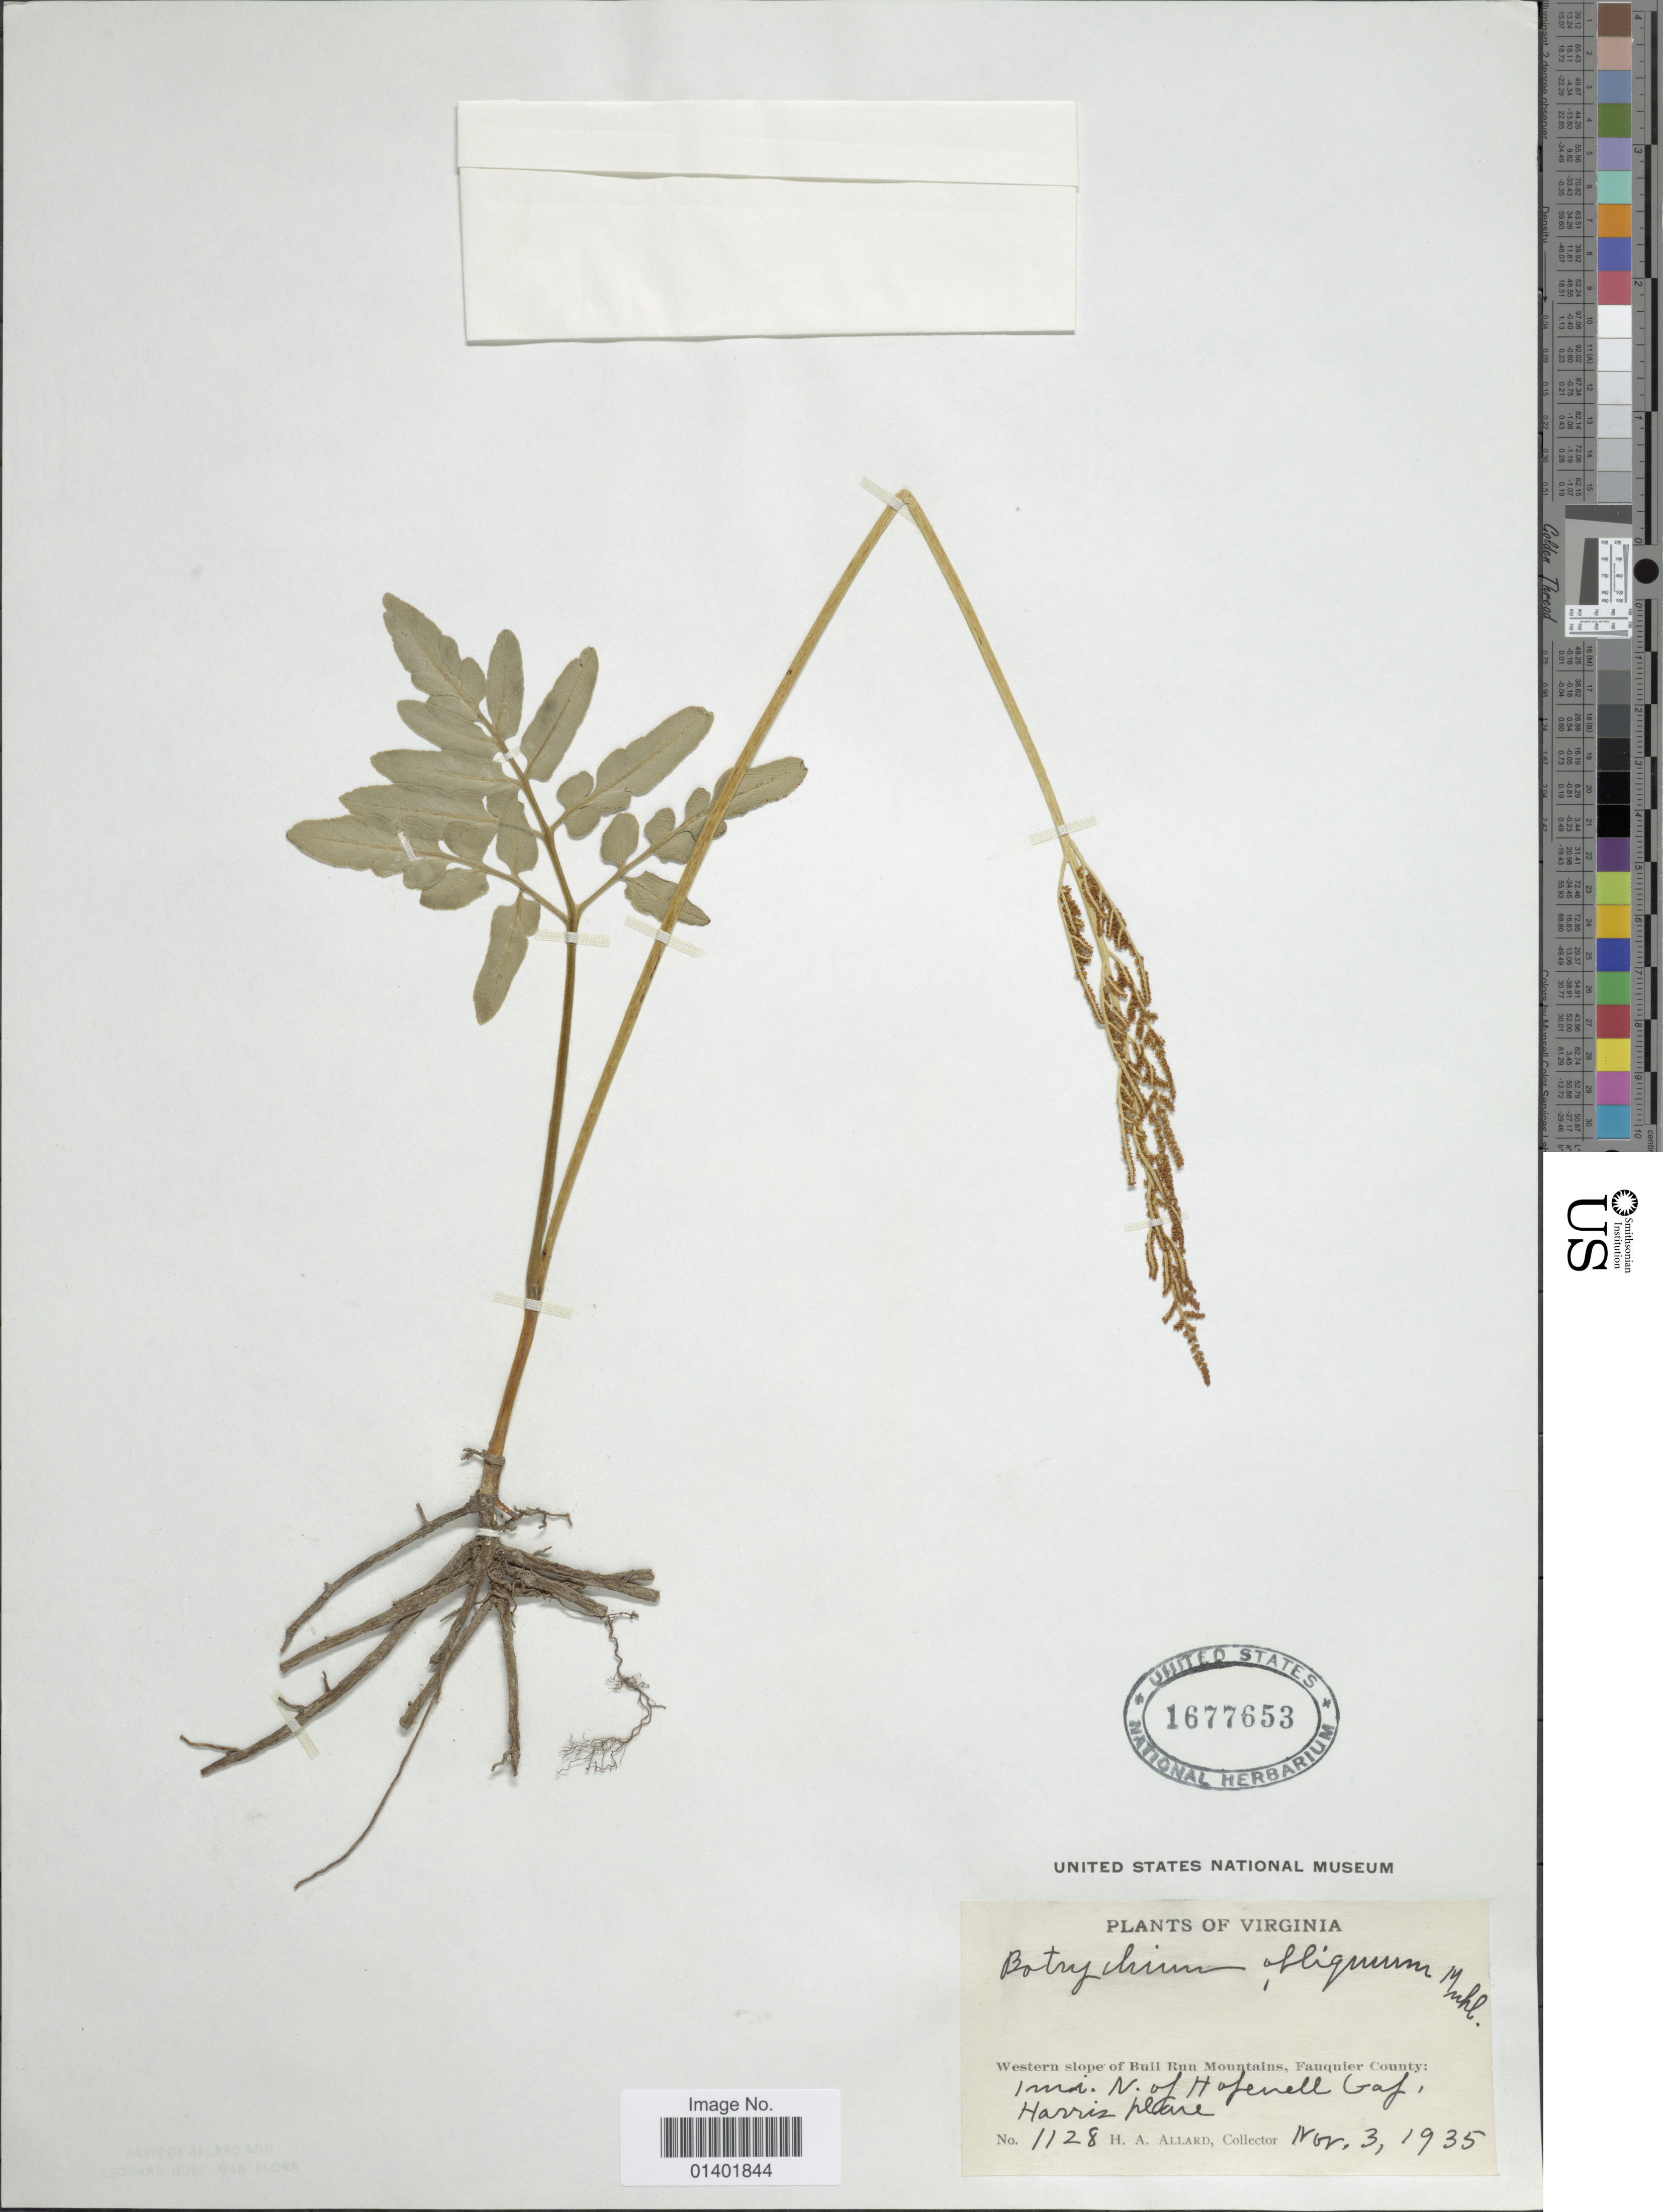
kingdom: Plantae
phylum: Tracheophyta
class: Polypodiopsida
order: Ophioglossales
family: Ophioglossaceae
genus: Botrychium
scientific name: Botrychium dissectum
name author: Spreng.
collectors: H. A. Allard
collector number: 1128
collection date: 1935-11-03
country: United States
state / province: Virginia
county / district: Fauquier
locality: I mi. N. of Hopewell Gap, Harris Place. Western slope Bull Run Mountains, Fauquier County.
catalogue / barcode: US 1677653